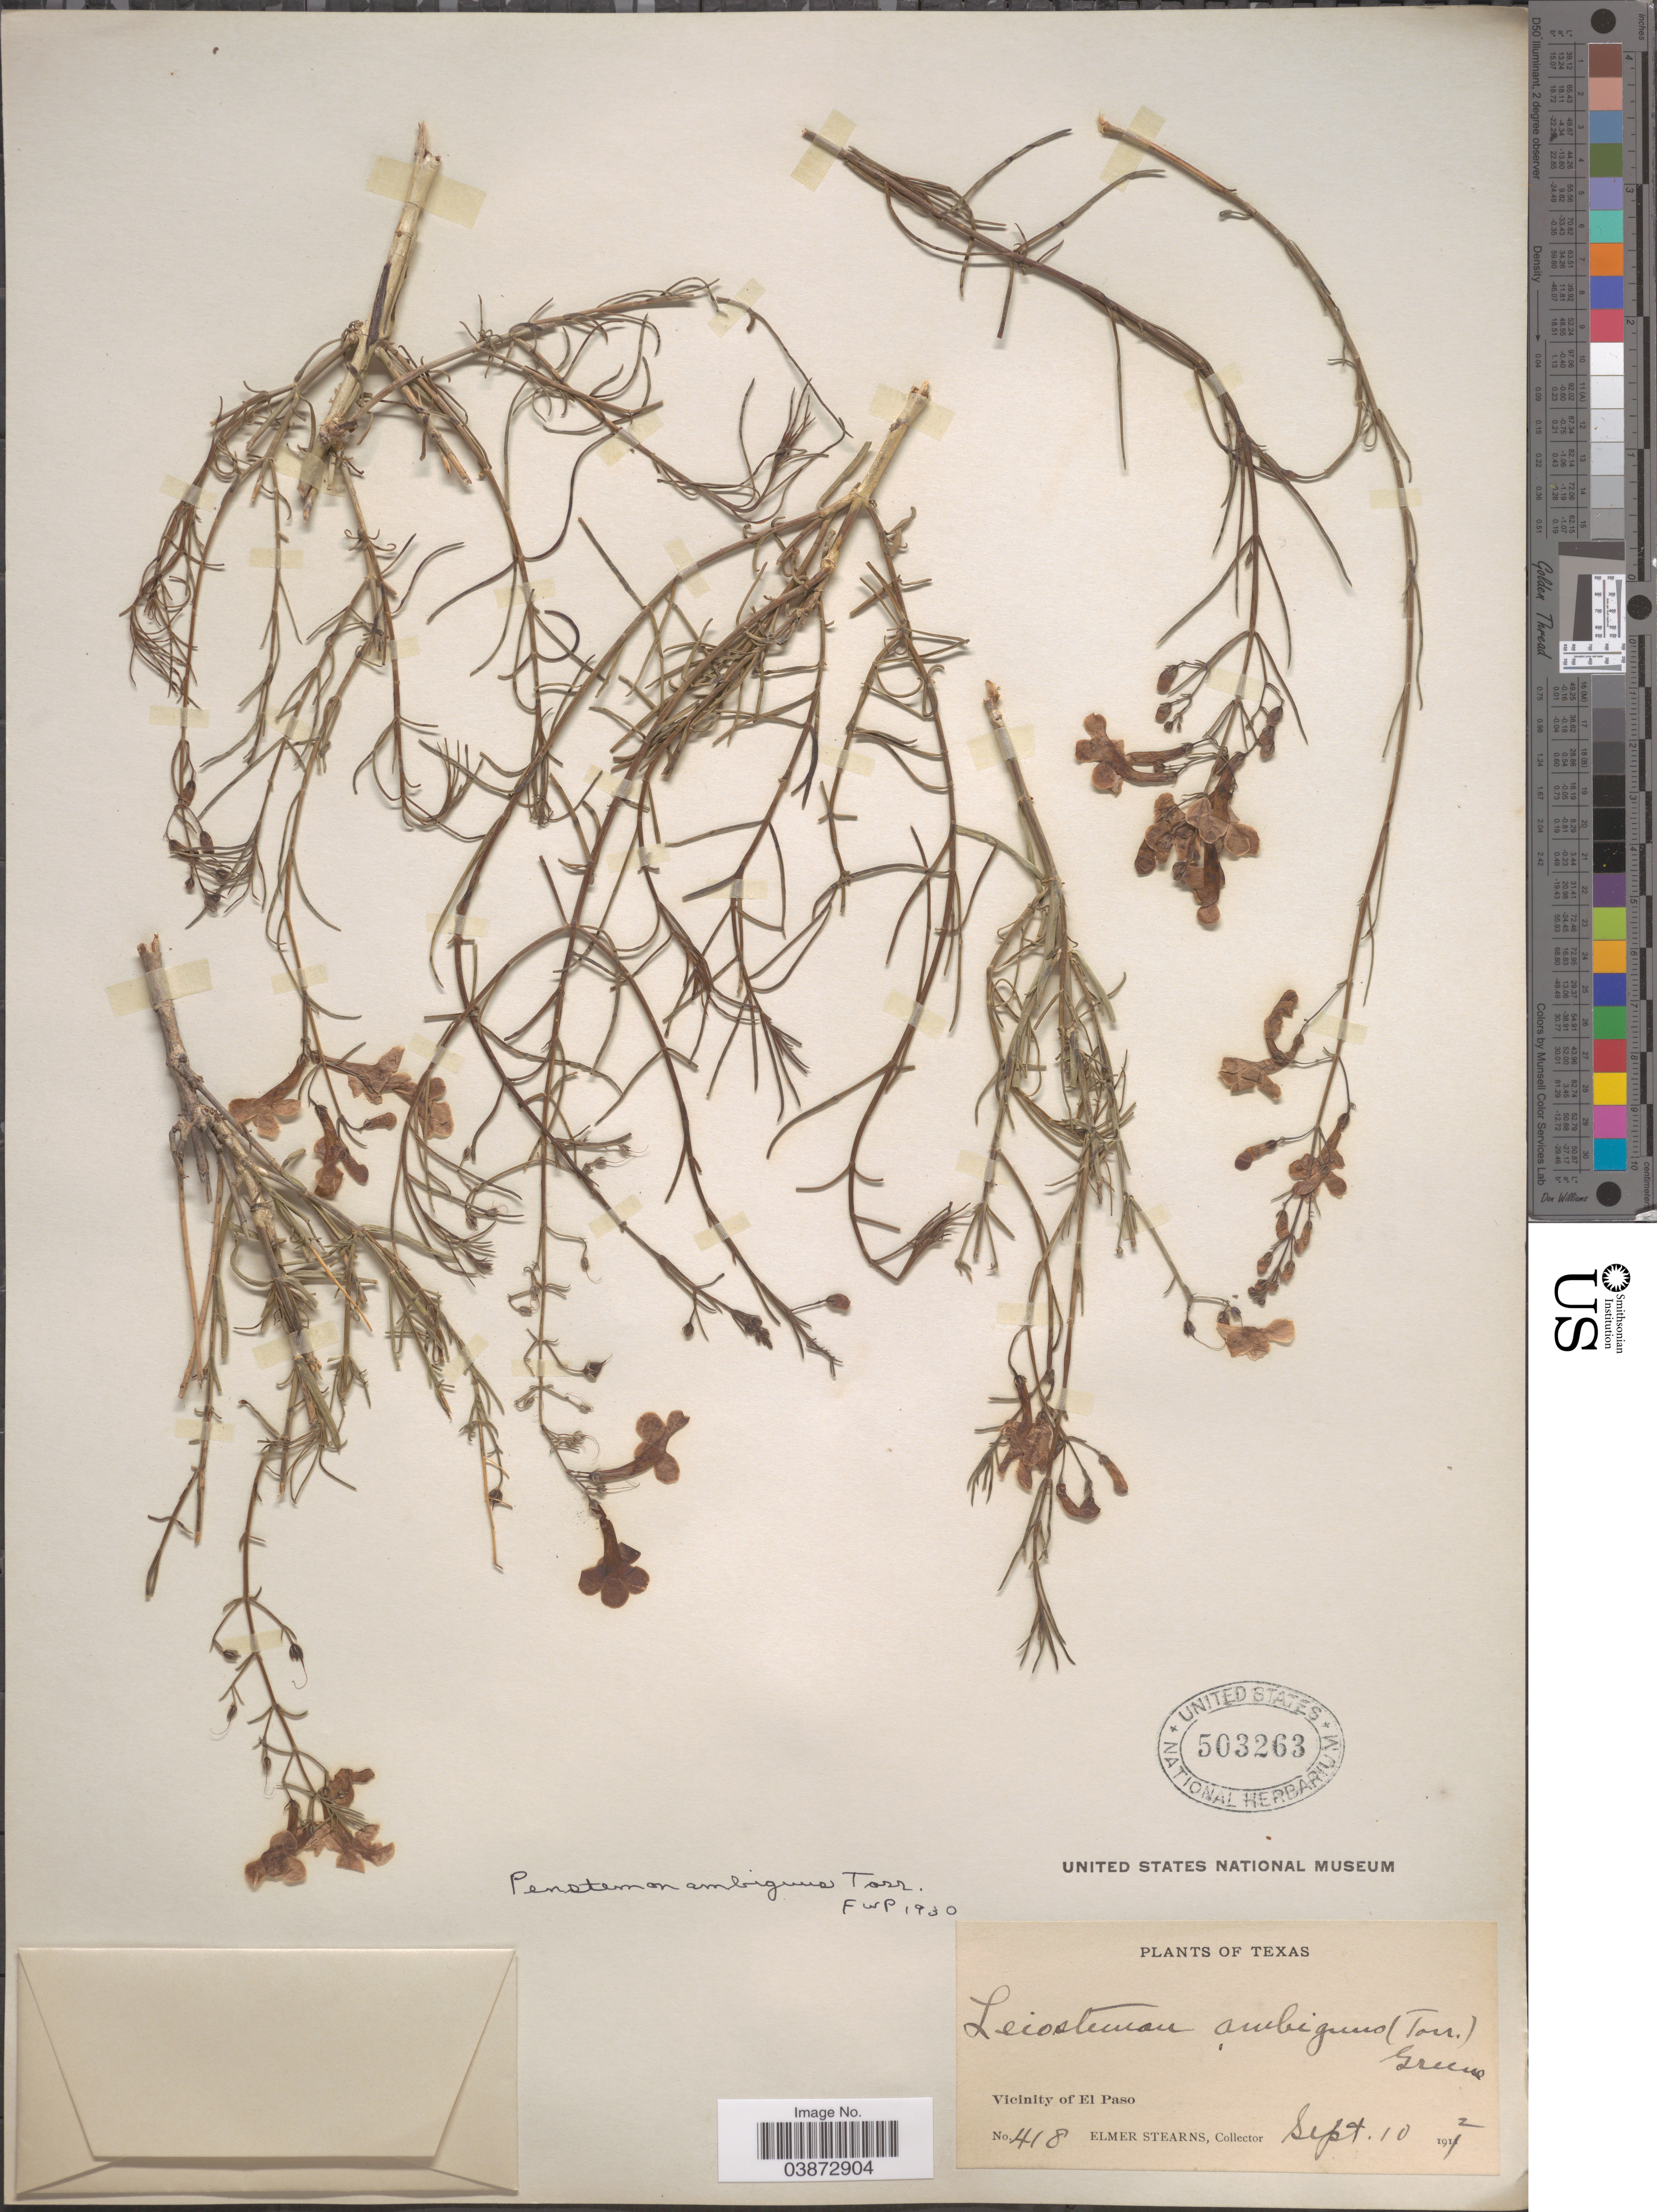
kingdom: Plantae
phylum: Tracheophyta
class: Magnoliopsida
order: Lamiales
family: Plantaginaceae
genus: Penstemon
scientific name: Penstemon ambiguus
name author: Torr.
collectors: E. Stearns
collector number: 418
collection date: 1912-09-10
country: United States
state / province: Texas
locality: Vicinity of El Paso.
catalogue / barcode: US 503263